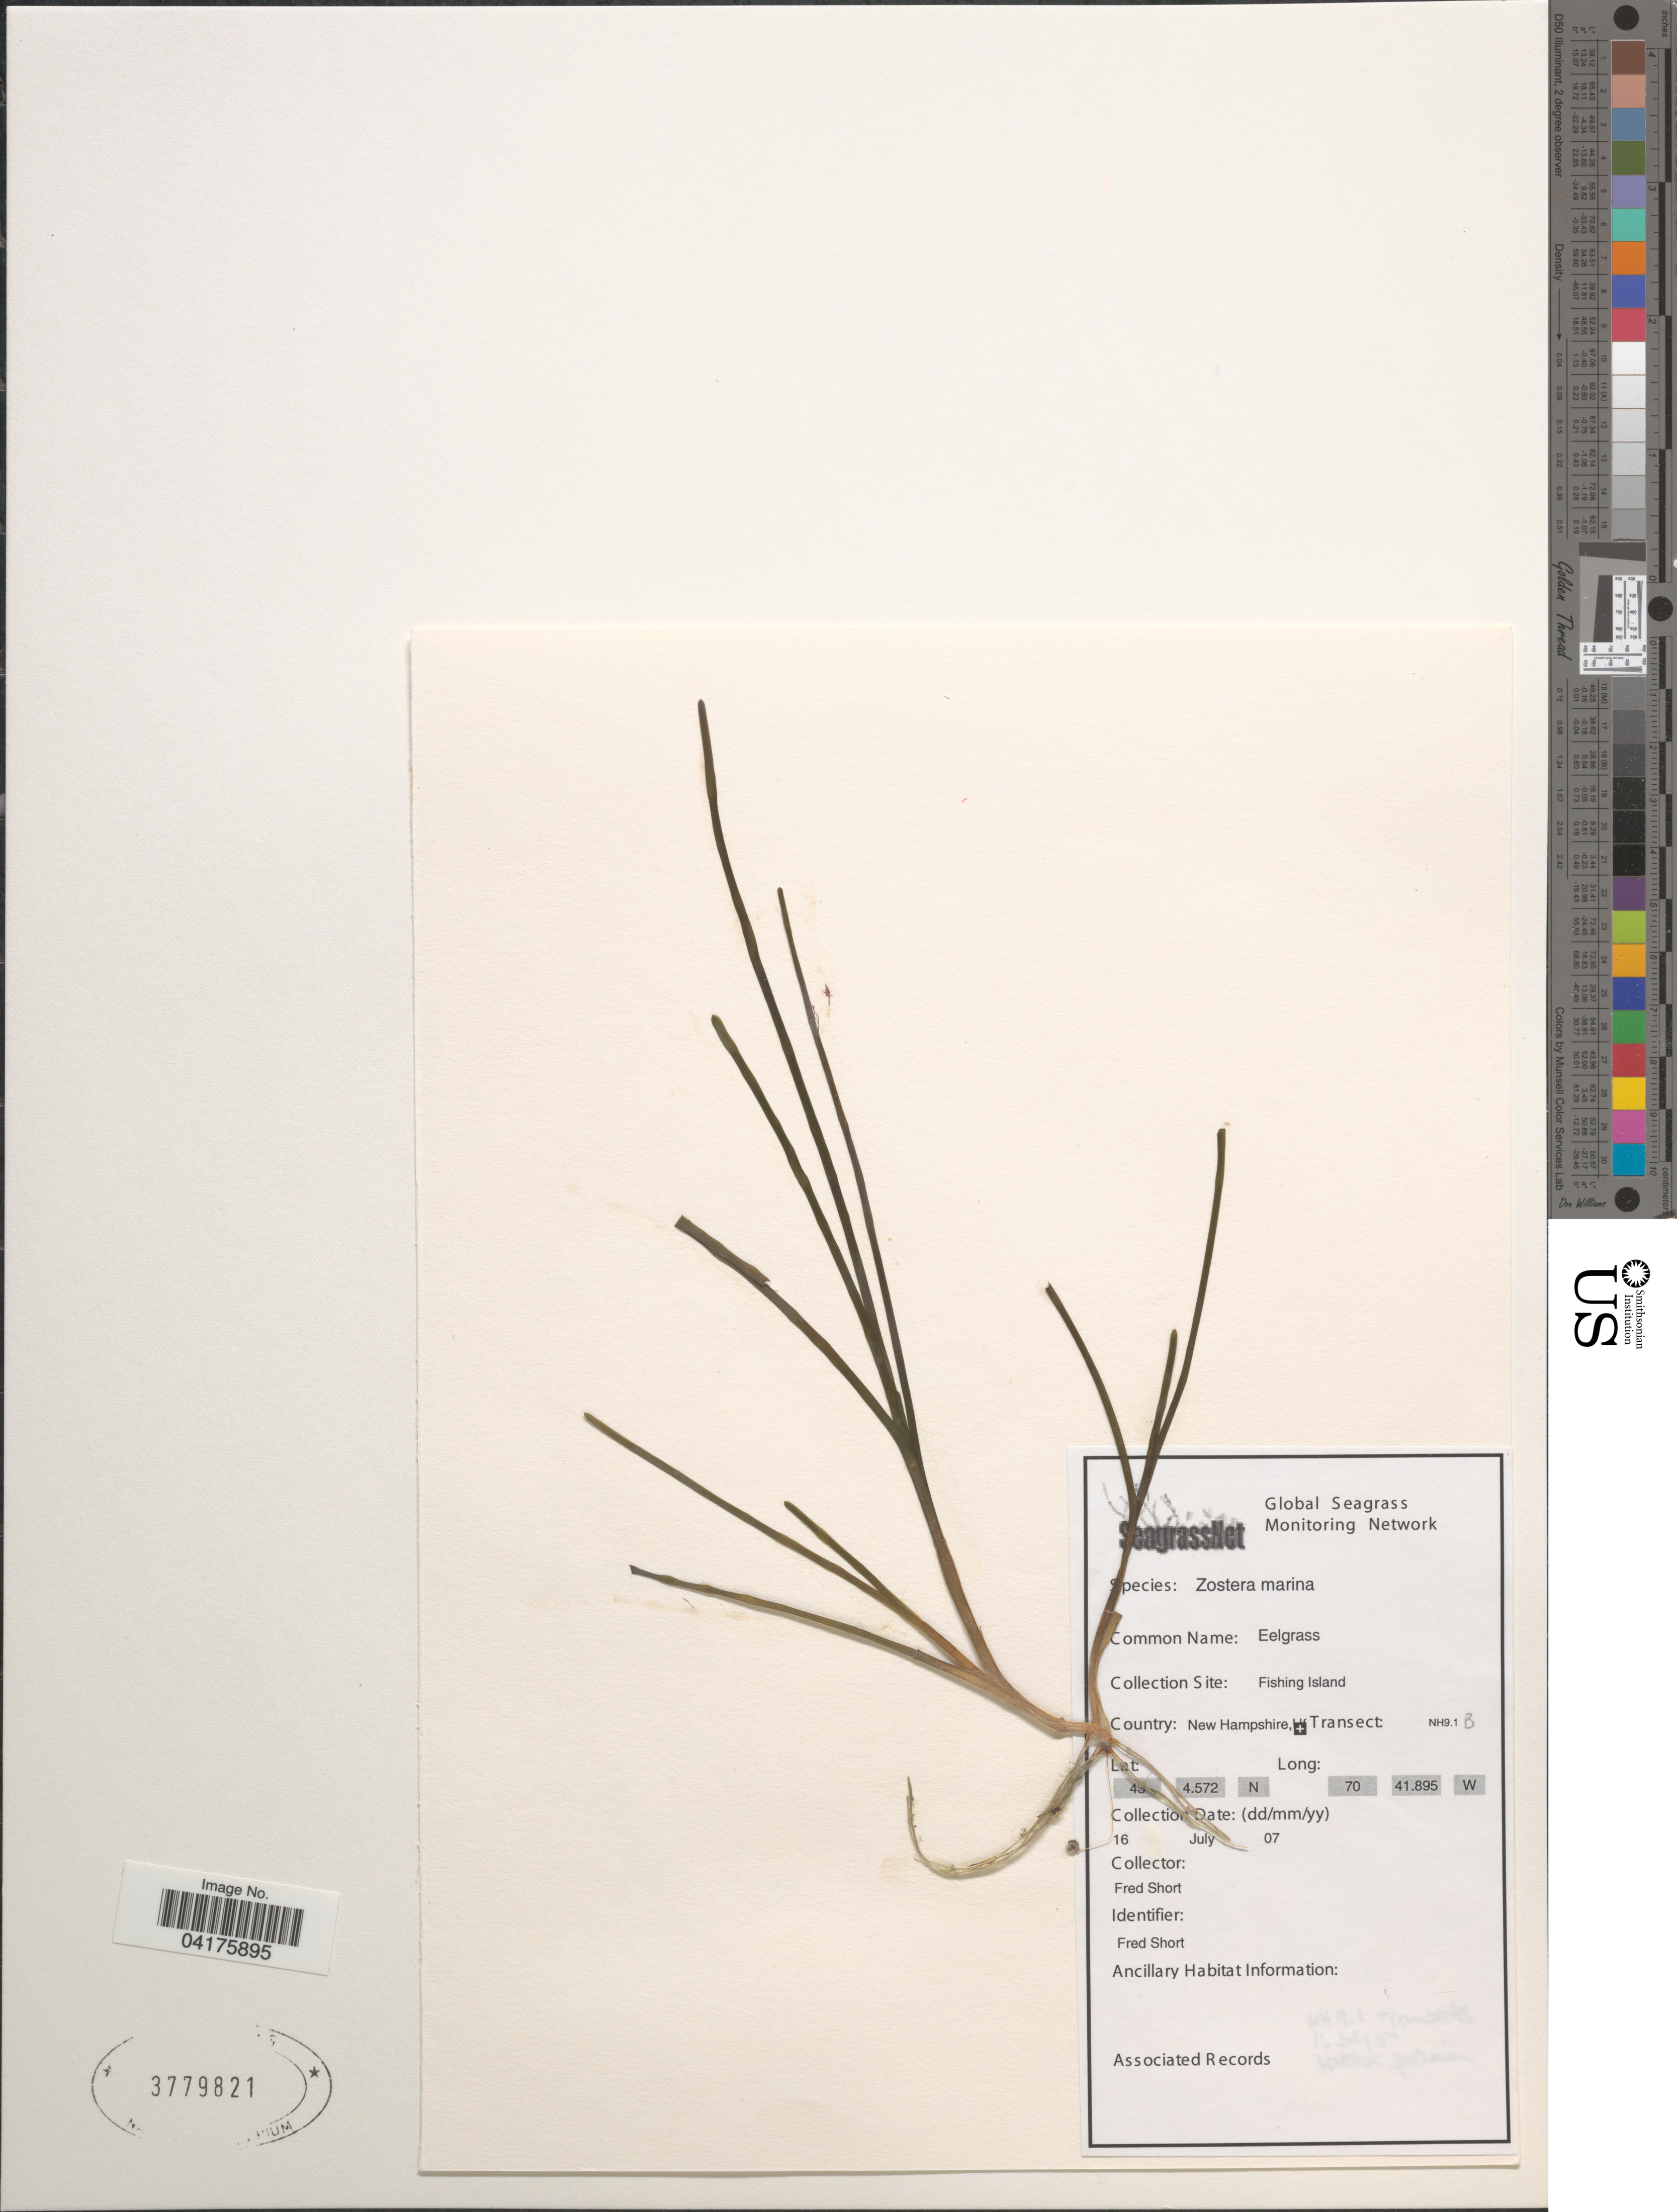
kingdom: Plantae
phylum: Tracheophyta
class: Liliopsida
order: Alismatales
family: Zosteraceae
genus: Zostera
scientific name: Zostera marina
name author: L.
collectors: F. Short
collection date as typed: Transcribed d/m/y: 16/7/7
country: United States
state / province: New Hampshire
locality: Fishing Island.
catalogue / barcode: US 3779821